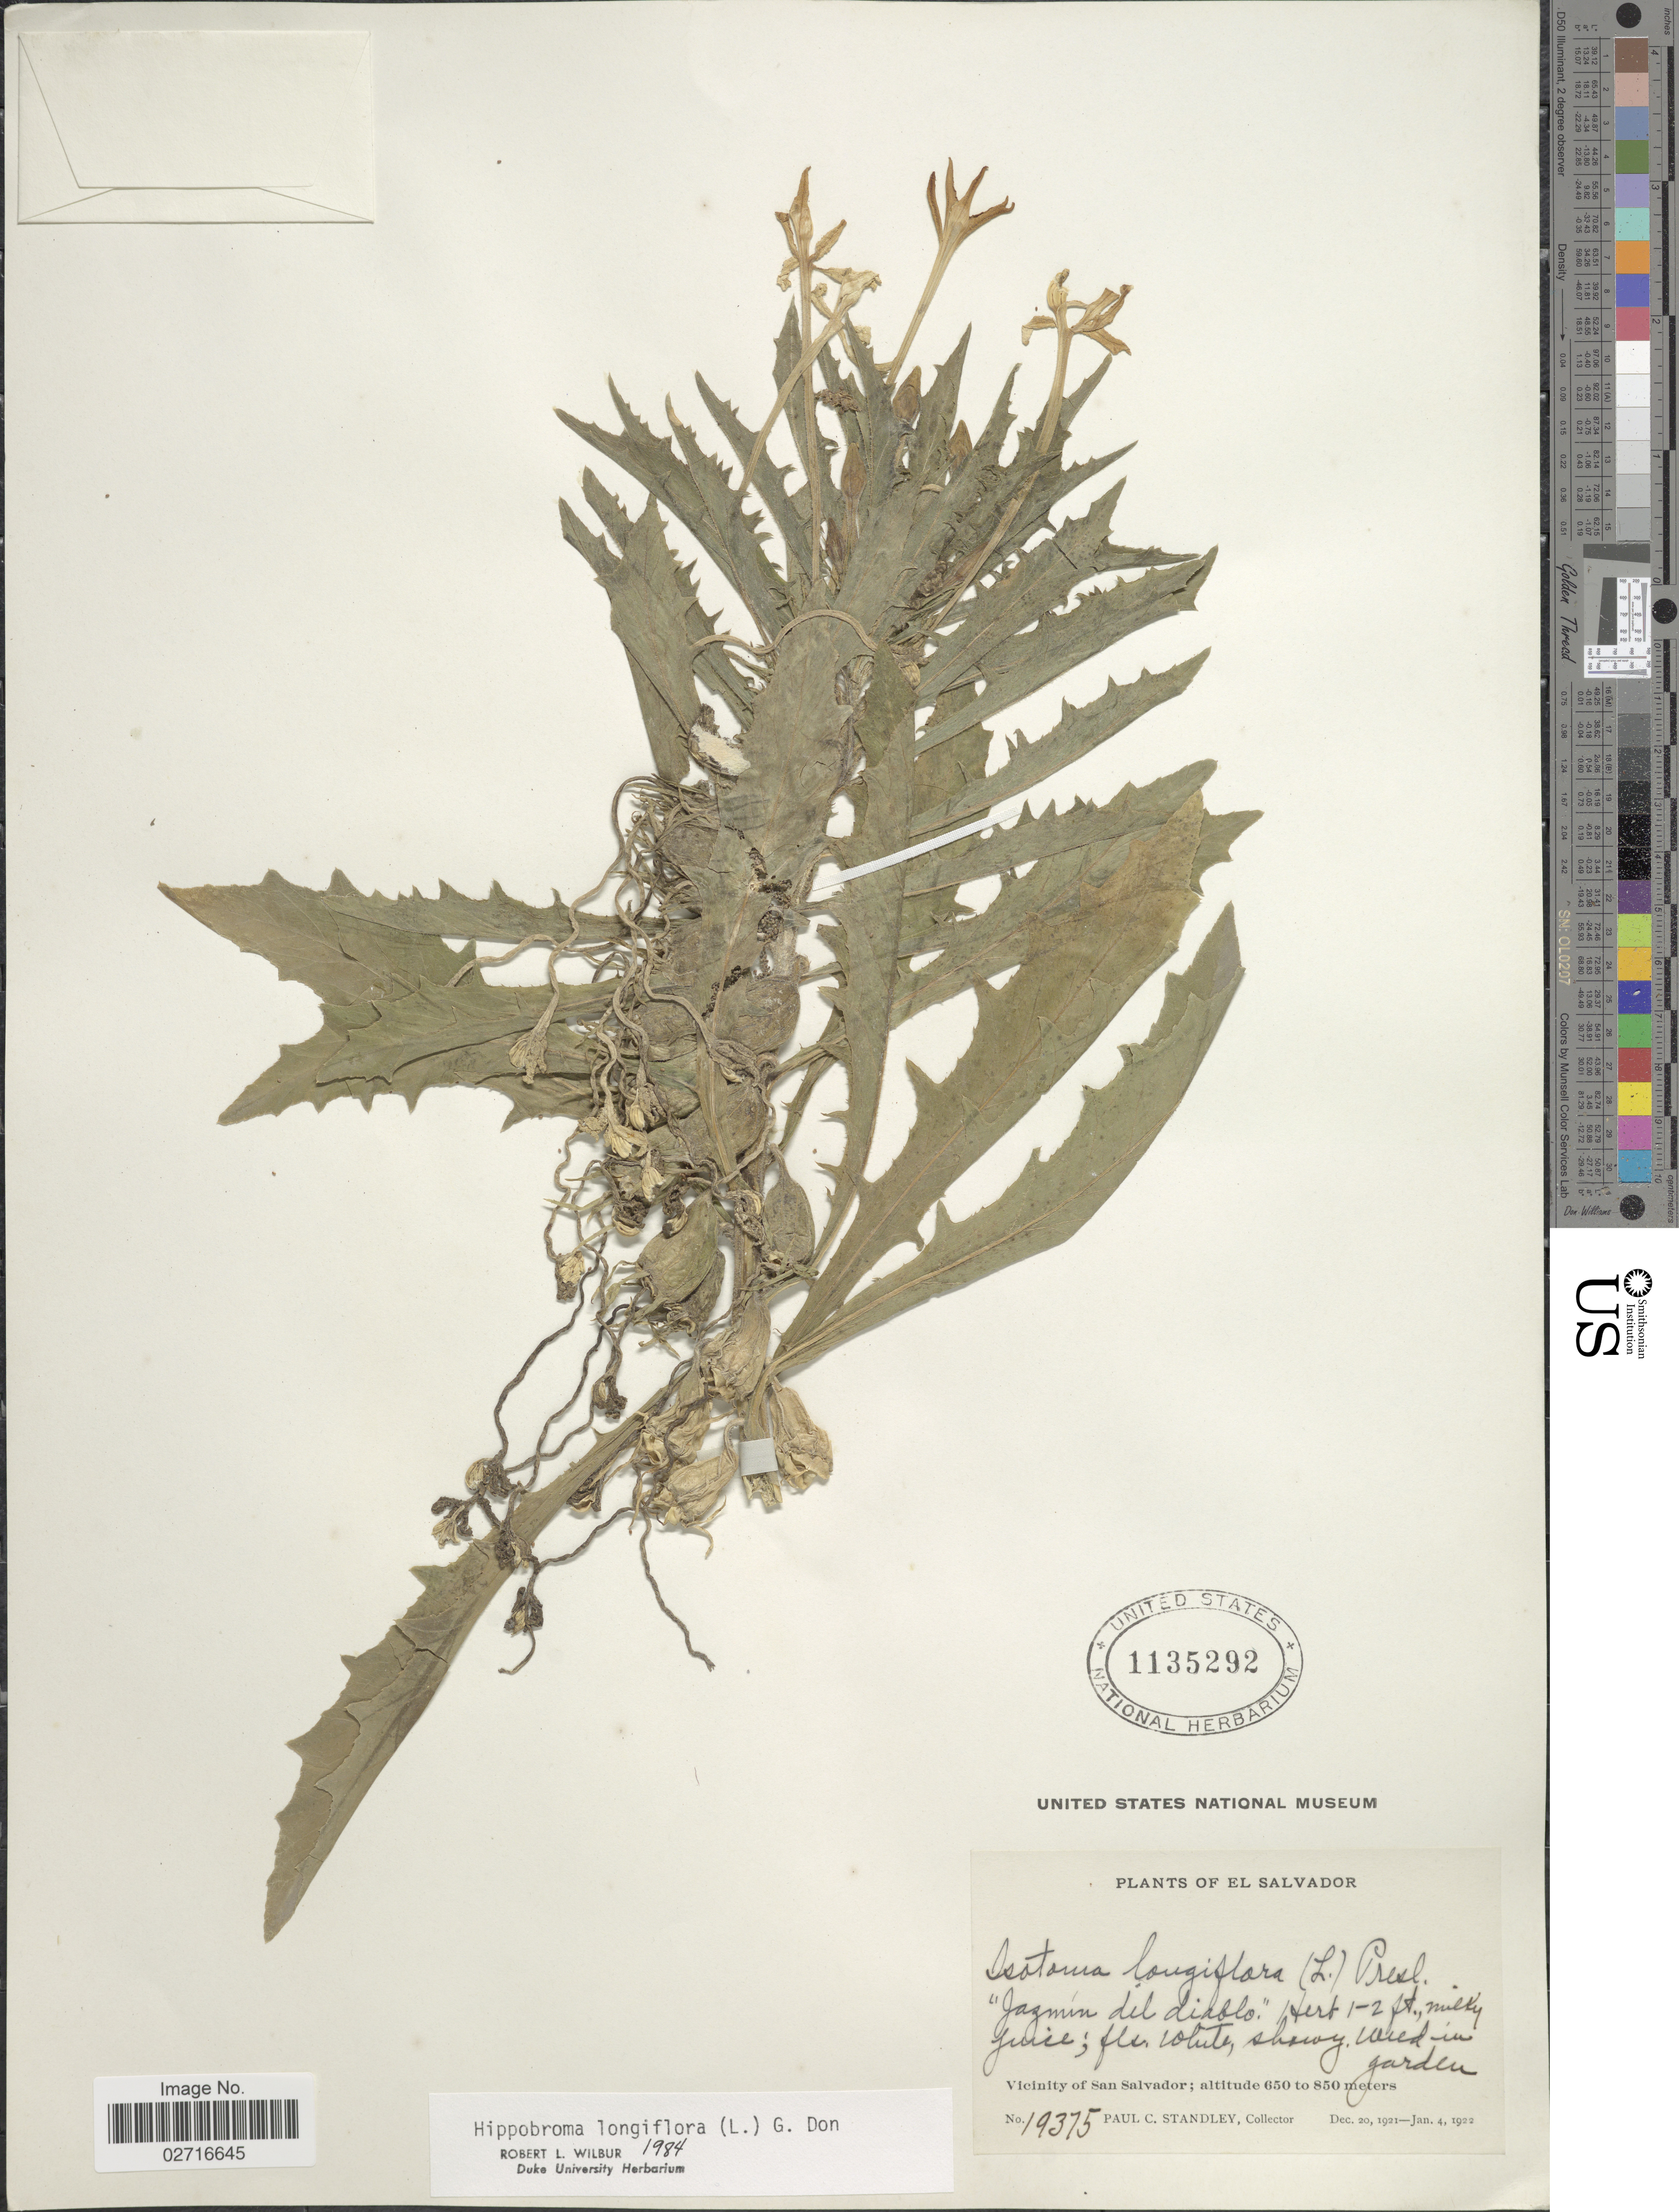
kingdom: Plantae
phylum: Tracheophyta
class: Magnoliopsida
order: Asterales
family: Campanulaceae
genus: Hippobroma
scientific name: Hippobroma longiflora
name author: (L.) G. Don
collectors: P. C. Standley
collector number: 19375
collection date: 1921-12-20/1922-01-04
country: El Salvador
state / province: San Salvador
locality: Weed in garden, Vicinity of San Salvador.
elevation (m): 650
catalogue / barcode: US 1135292